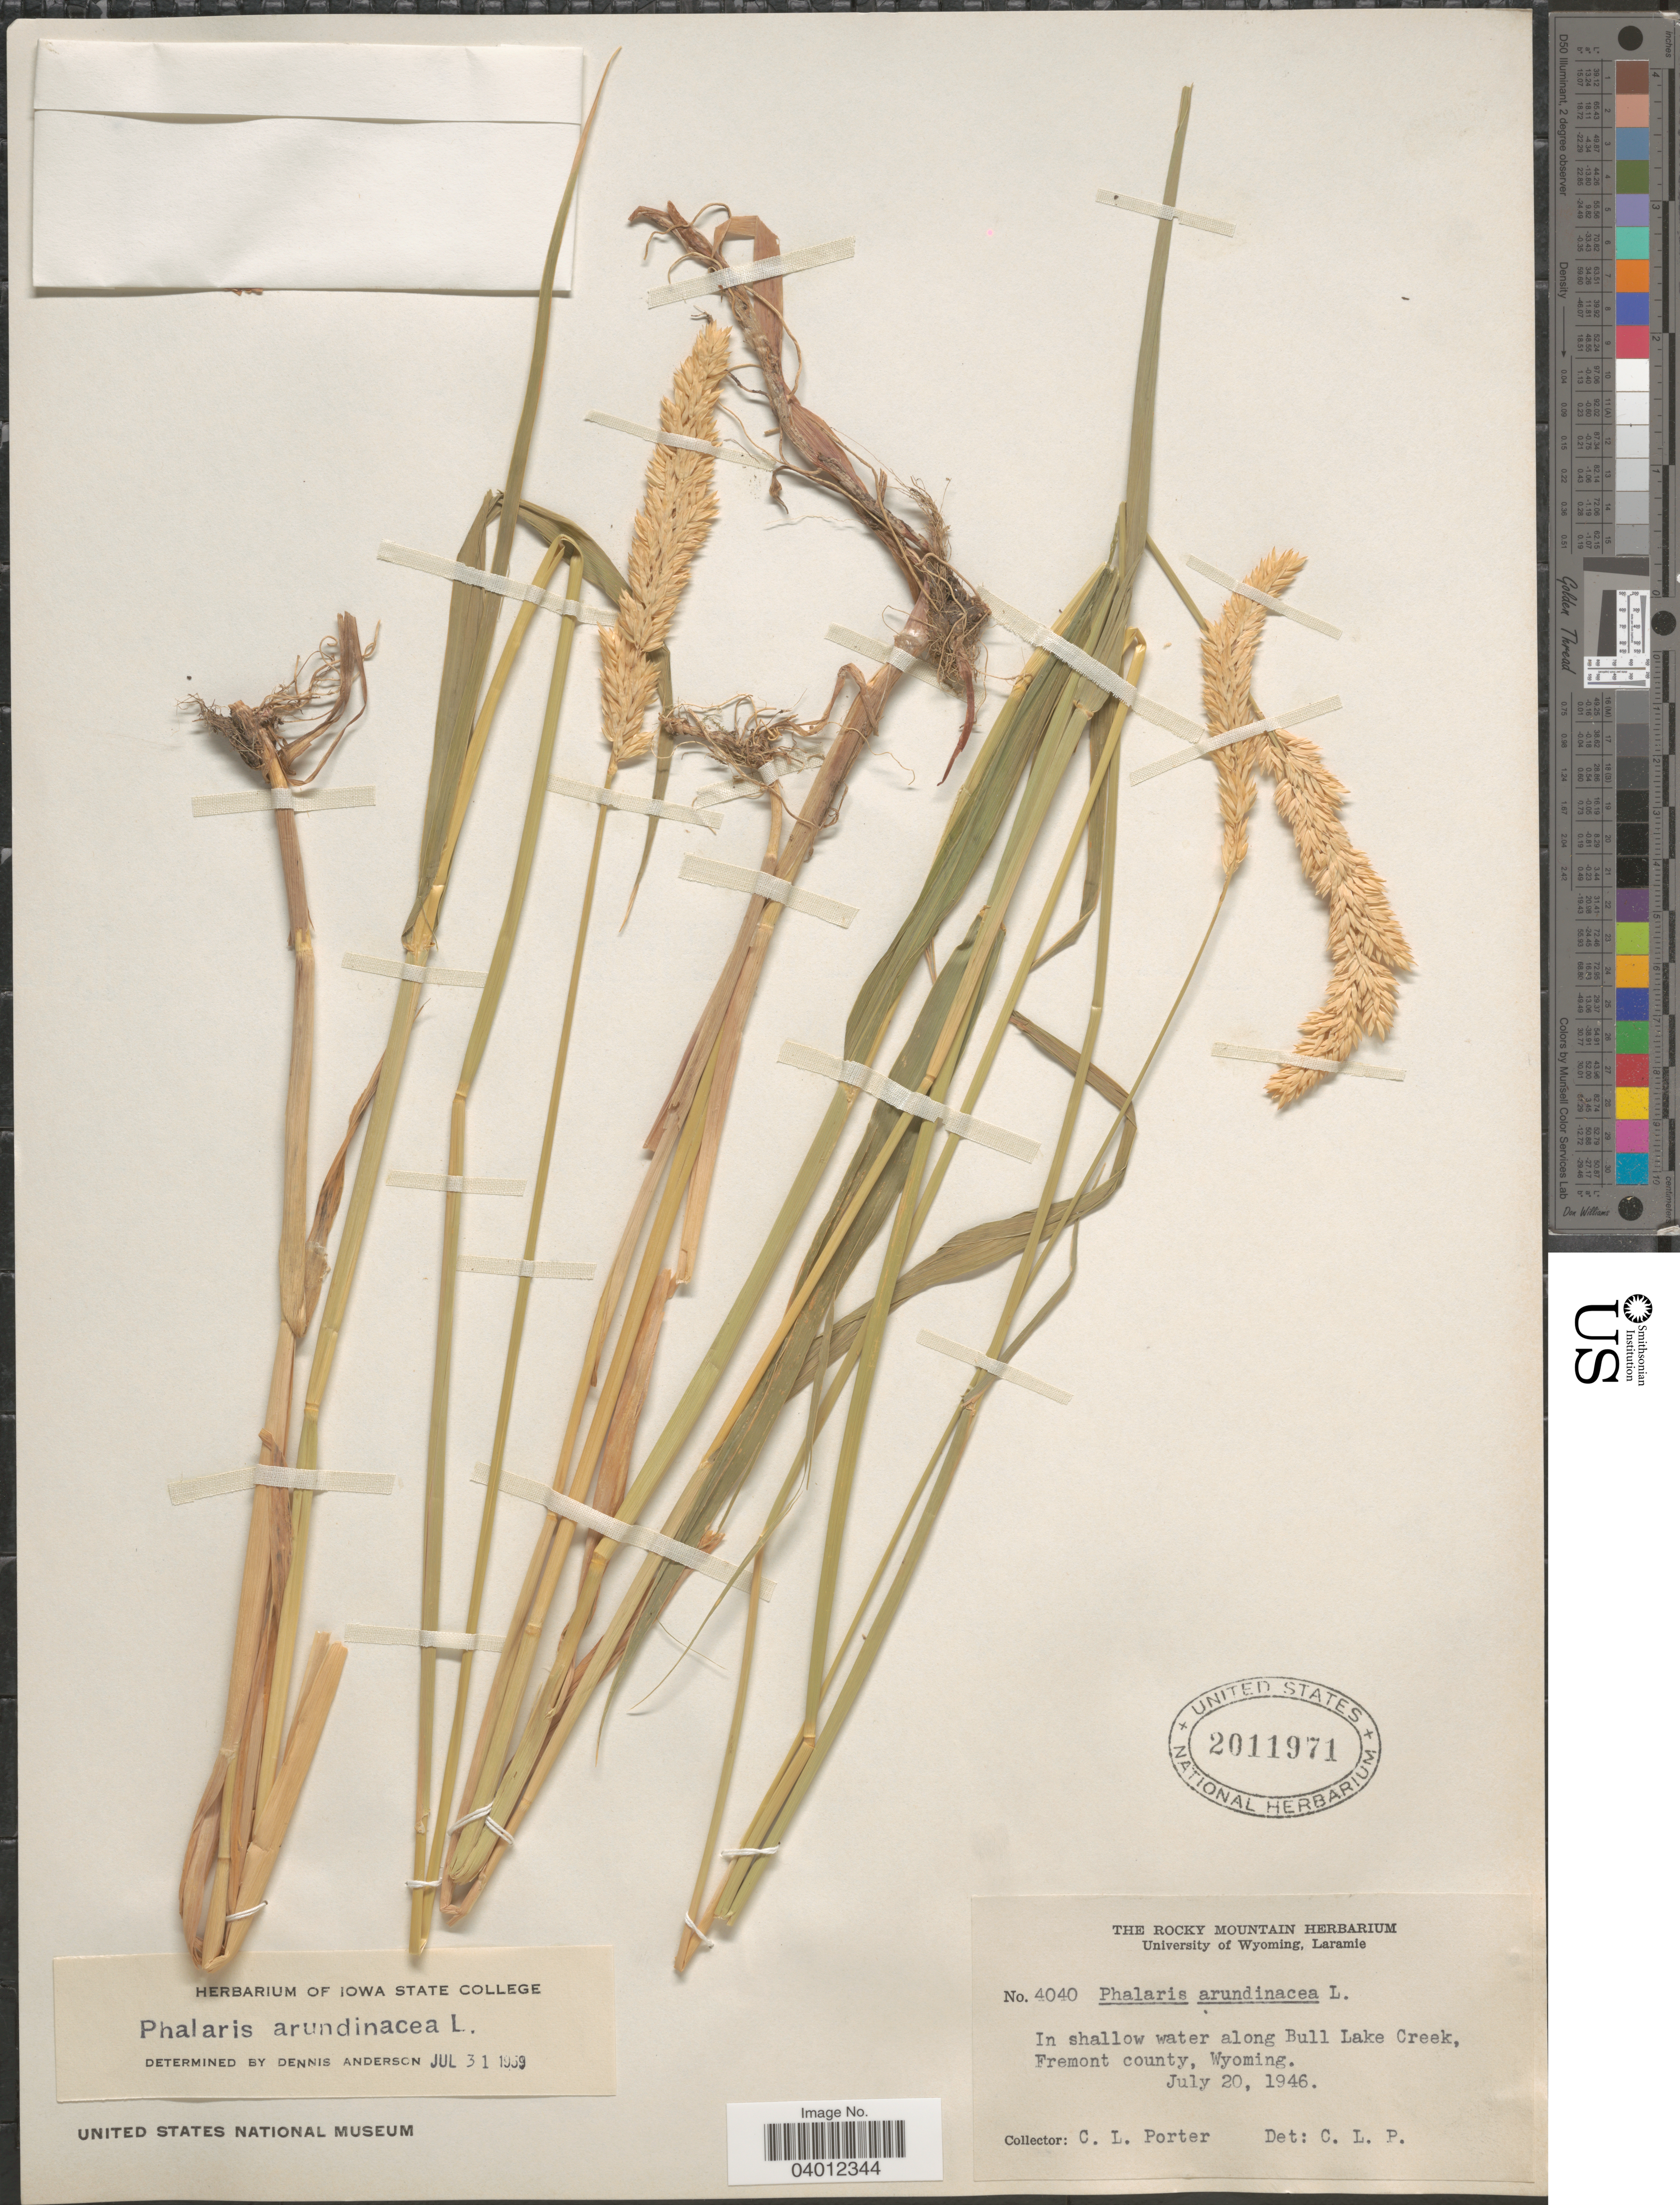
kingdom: Plantae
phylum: Tracheophyta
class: Liliopsida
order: Poales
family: Poaceae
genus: Phalaris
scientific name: Phalaris arundinacea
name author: L.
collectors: C. L. Porter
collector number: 4040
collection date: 1946-07-20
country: United States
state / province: Wyoming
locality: In shallow water along Bull Lake Creek, Fremont county.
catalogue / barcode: US 2011971